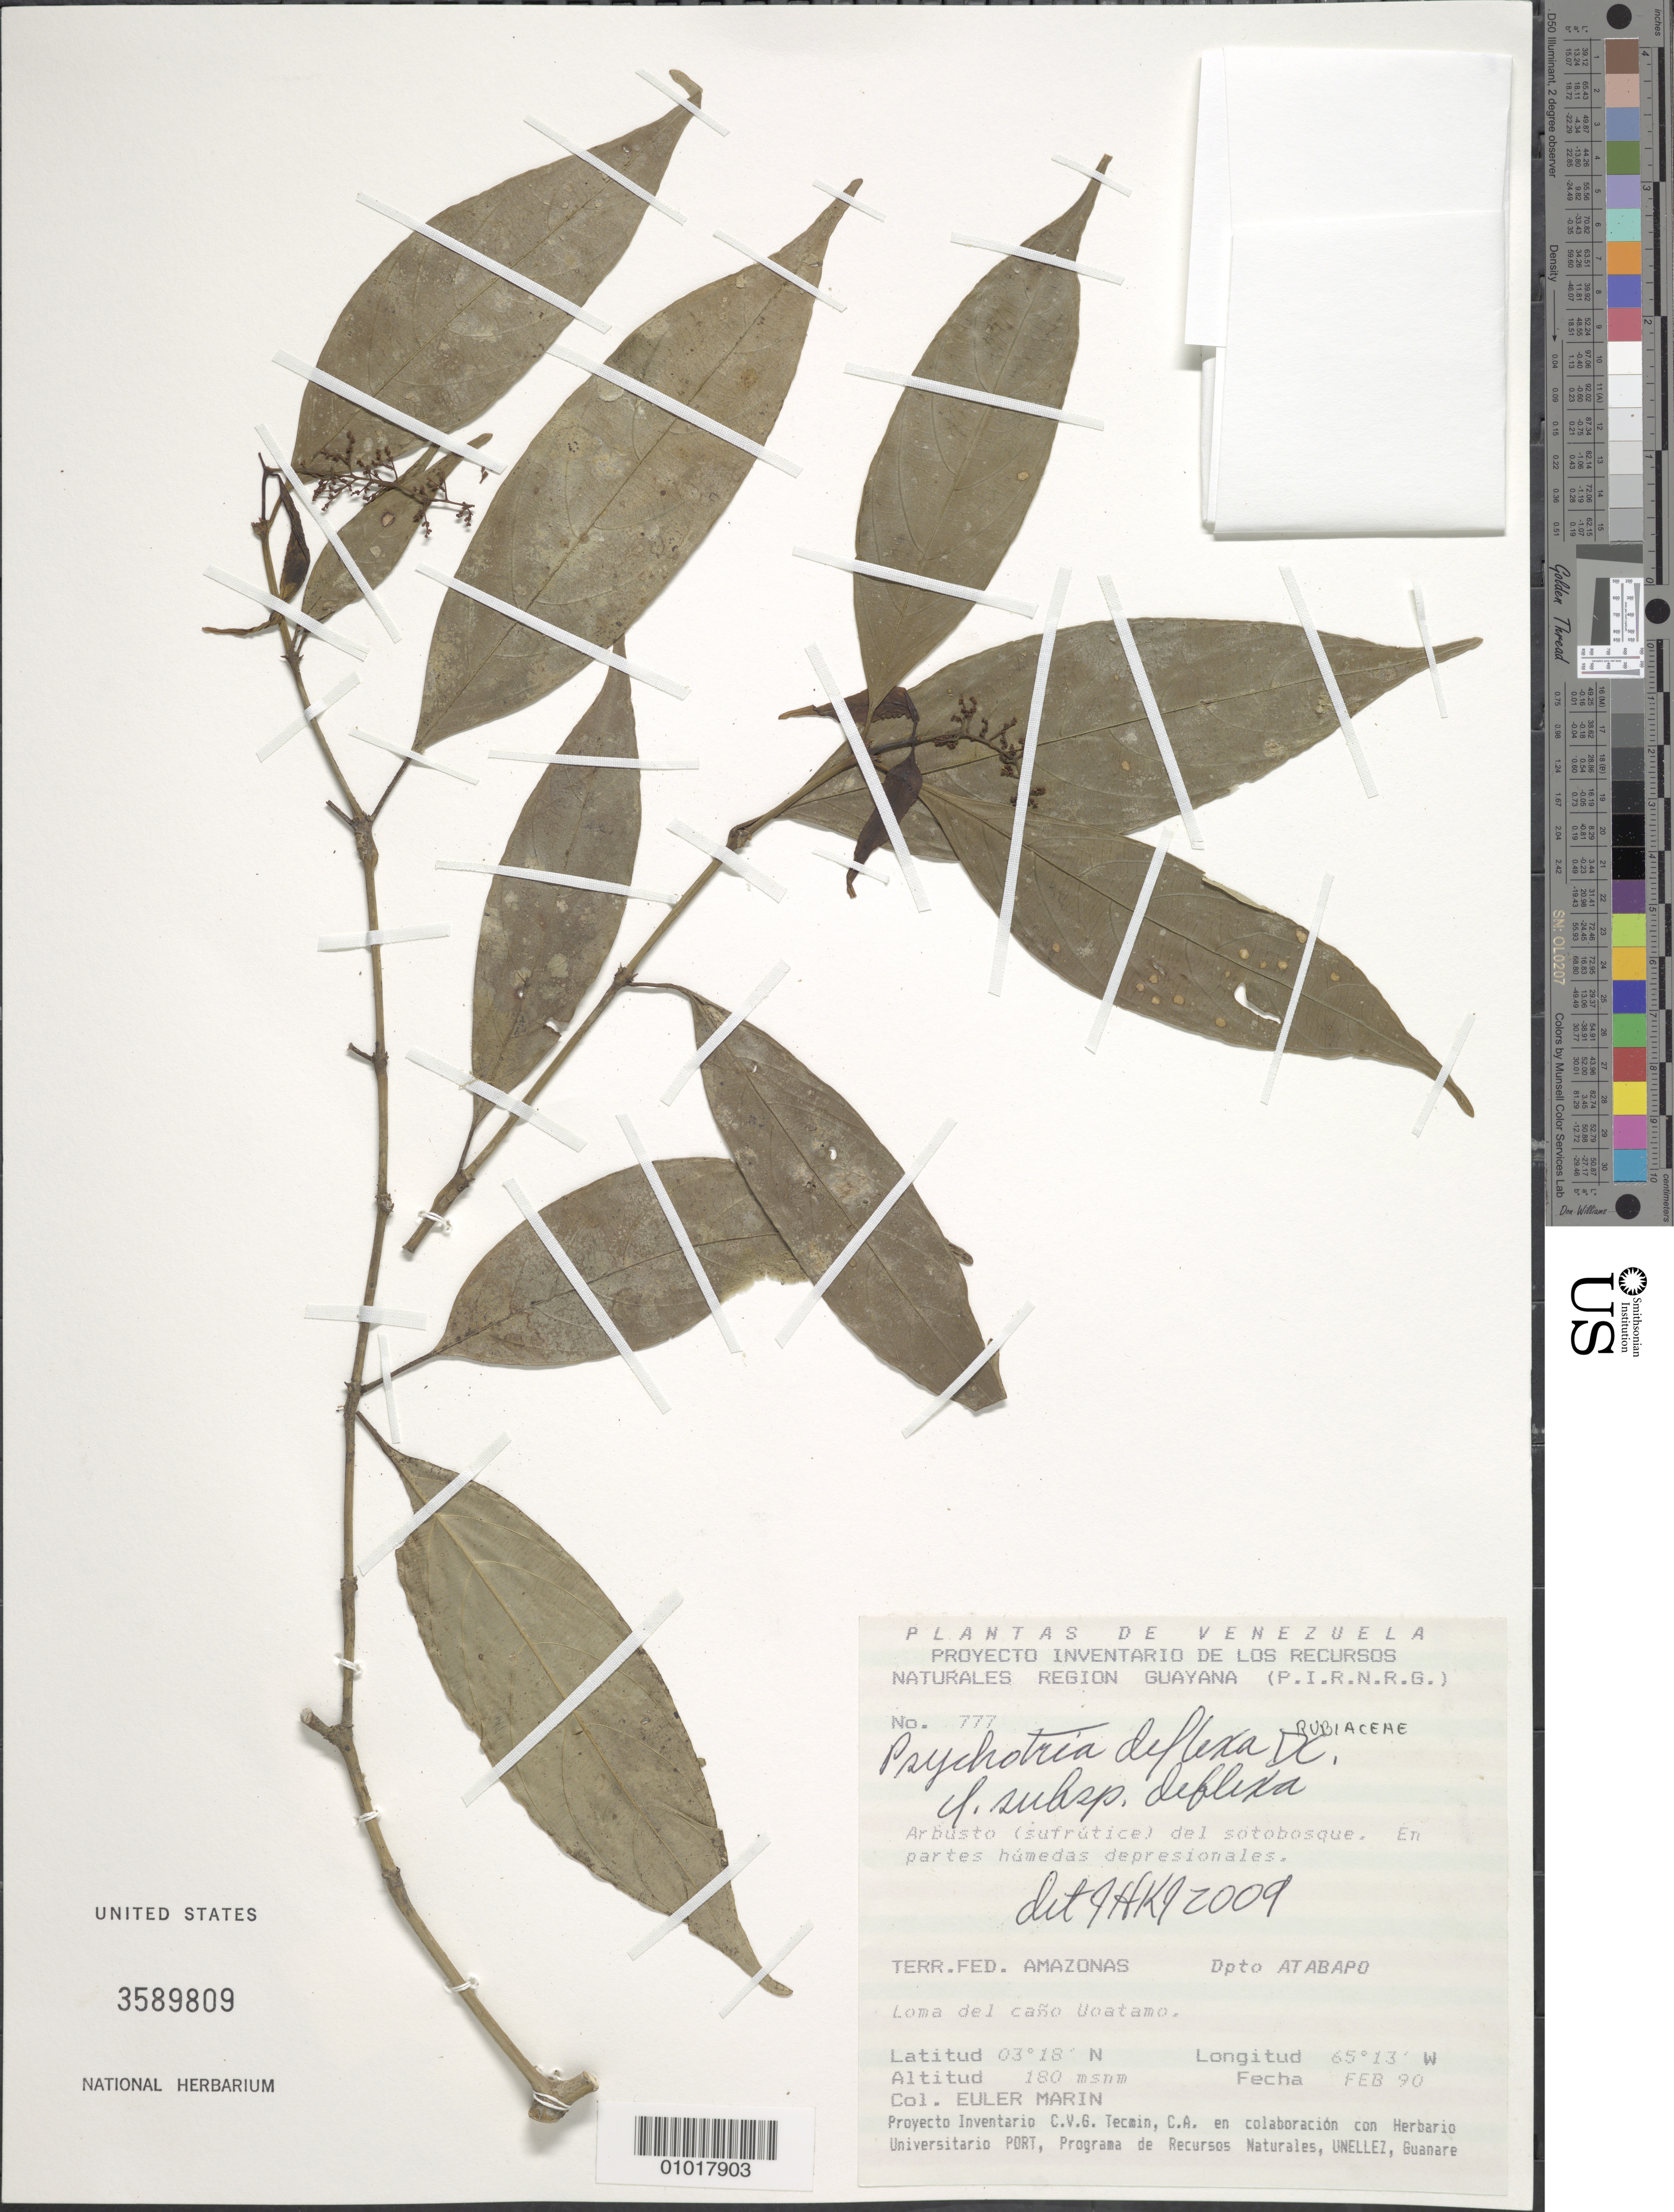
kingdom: Plantae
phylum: Tracheophyta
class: Magnoliopsida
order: Gentianales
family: Rubiaceae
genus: Psychotria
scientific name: Psychotria deflexa subsp. deflexa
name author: DC.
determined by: Kirkbride, J. H.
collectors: E. Marin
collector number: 777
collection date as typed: Feb-90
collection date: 1990-02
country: Venezuela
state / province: Amazonas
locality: Dpto: At Abapo. Loma del cano Uoatamo.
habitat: En partes humedas depresionales.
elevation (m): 180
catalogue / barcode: US 3589809